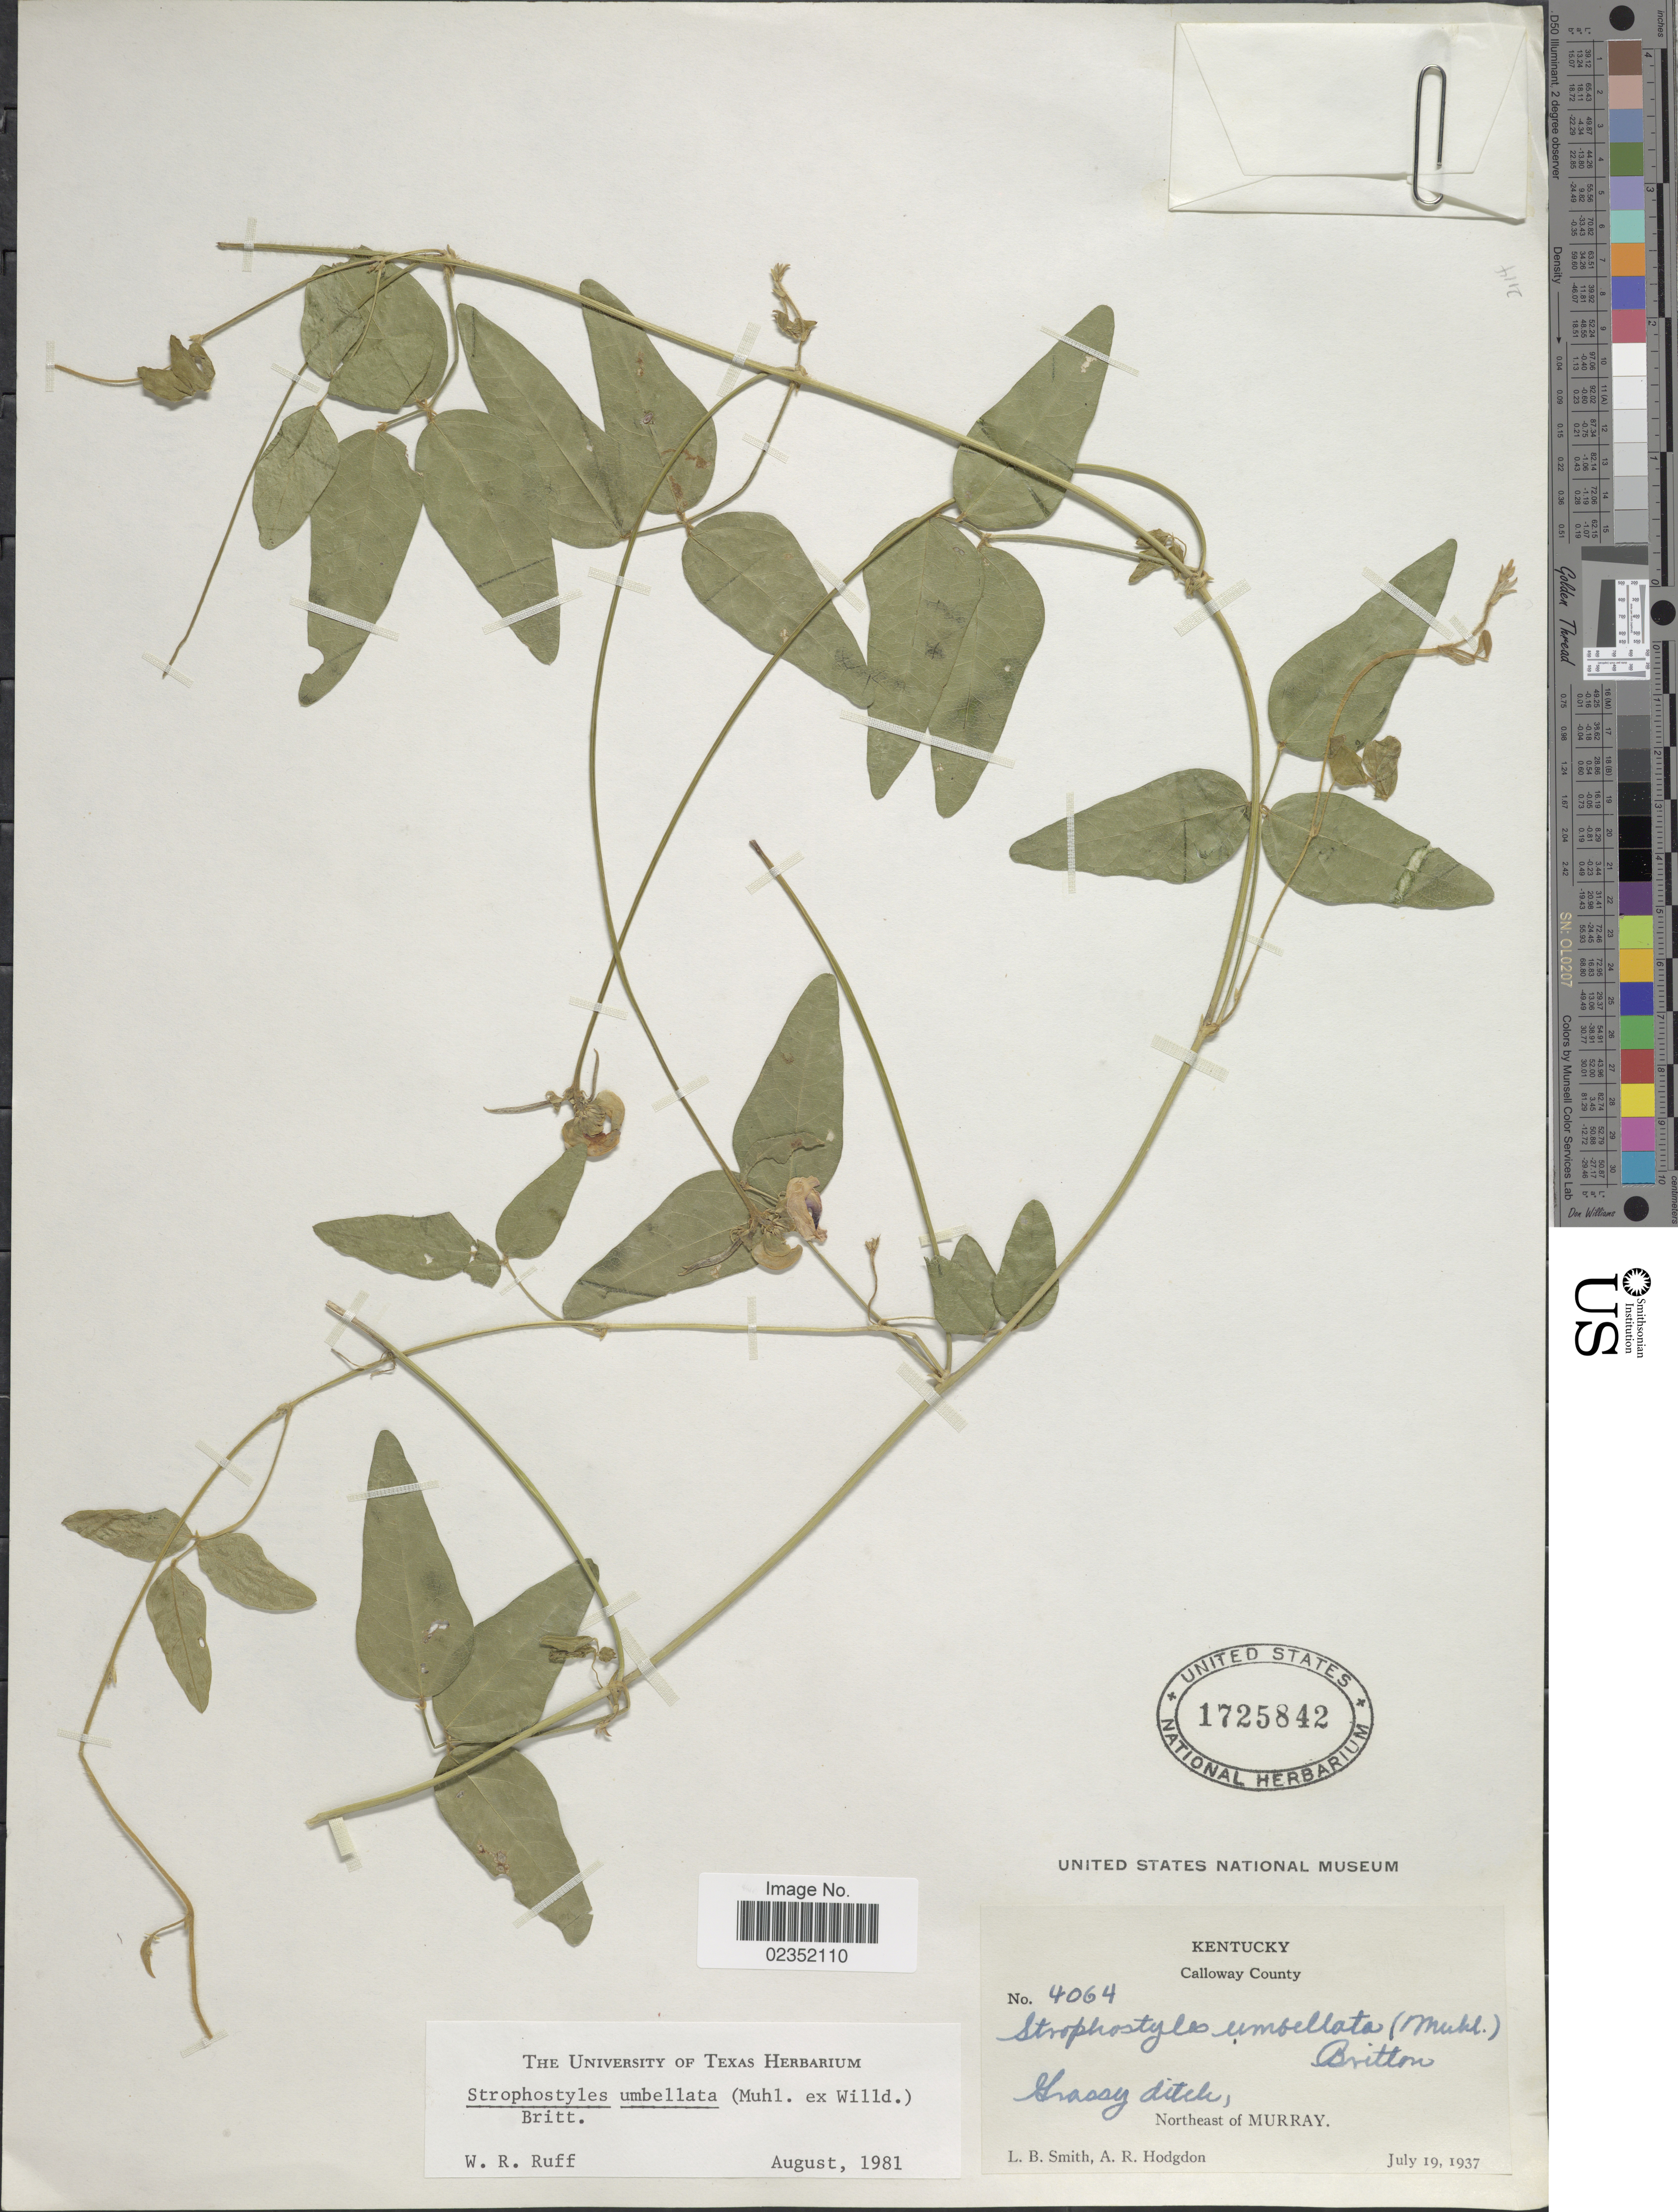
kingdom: Plantae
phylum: Tracheophyta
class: Magnoliopsida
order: Fabales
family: Fabaceae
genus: Strophostyles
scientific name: Strophostyles umbellata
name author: (Muhl. ex Willd.) Britton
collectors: L. Smith & A. R. Hodgdon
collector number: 4064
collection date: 1937-07-19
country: United States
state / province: Kentucky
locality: Calloway County, Grassy ditch, Northeast of Murray.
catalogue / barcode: US 1725842